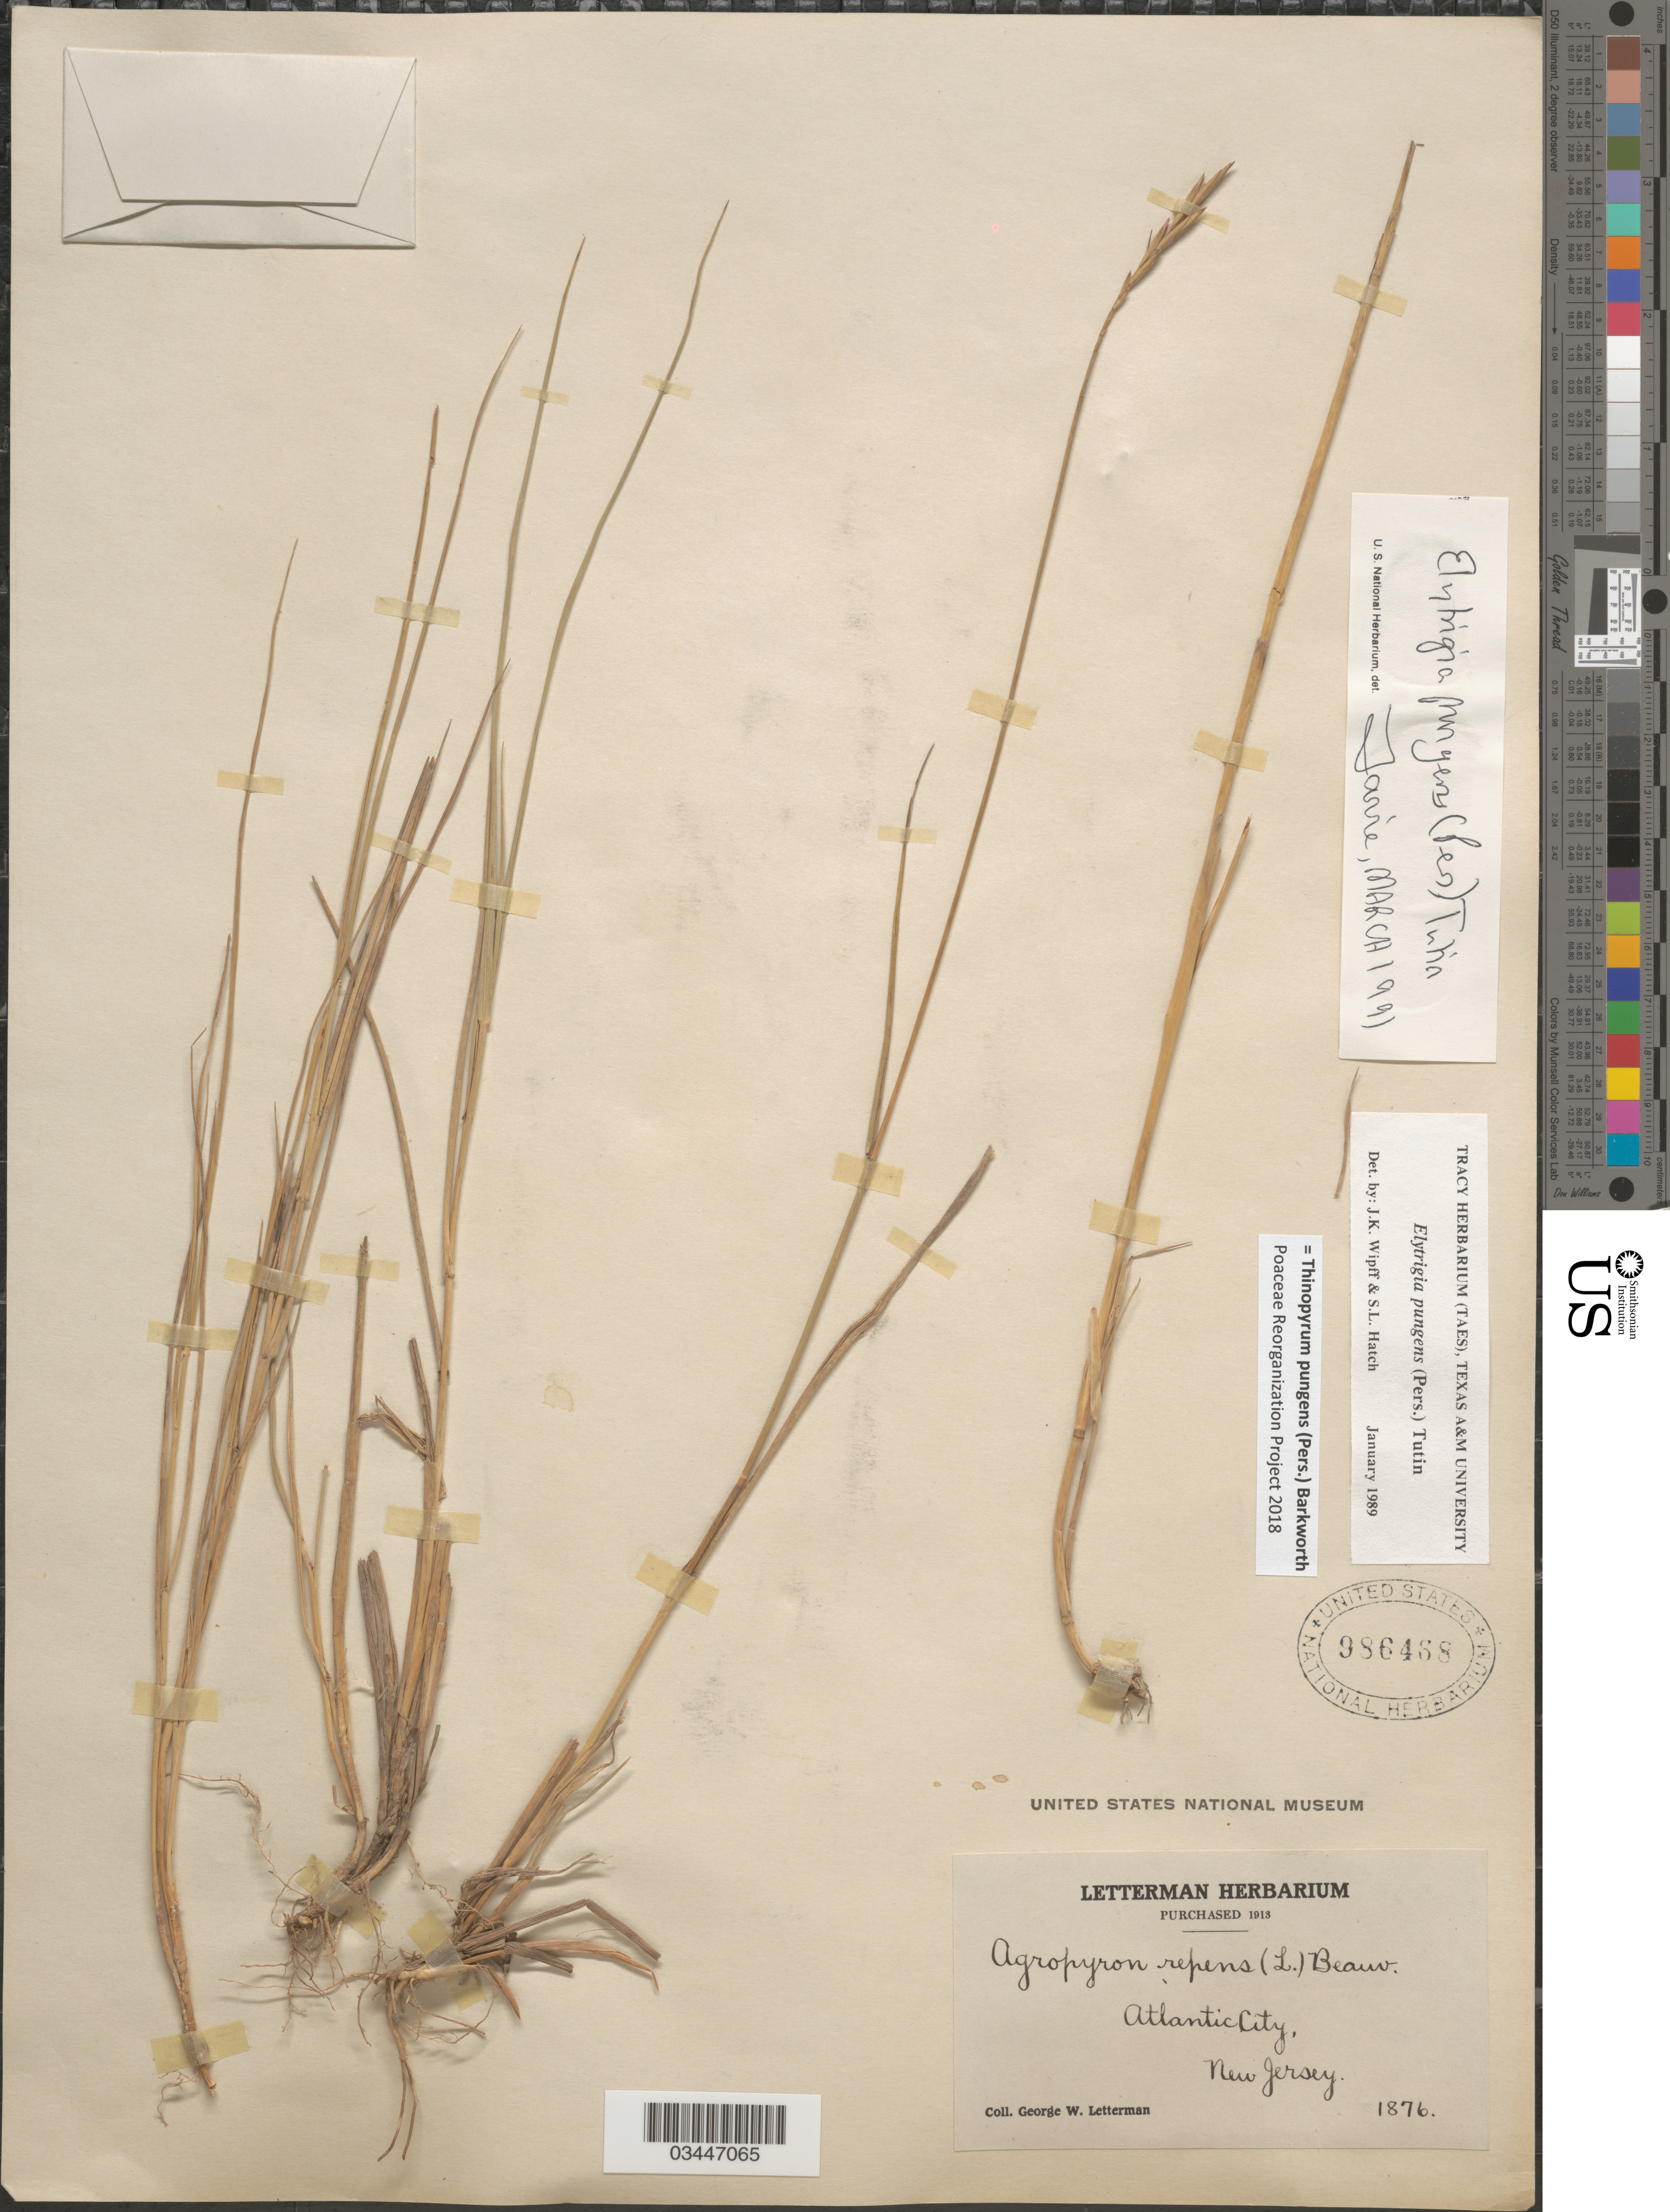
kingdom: Plantae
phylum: Tracheophyta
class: Liliopsida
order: Poales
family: Poaceae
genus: Thinopyrum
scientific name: Thinopyrum pungens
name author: (Pers.) Barkworth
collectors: G. W. Letterman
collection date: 1876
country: United States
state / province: New Jersey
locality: Atlantic City.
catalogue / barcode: US 986468